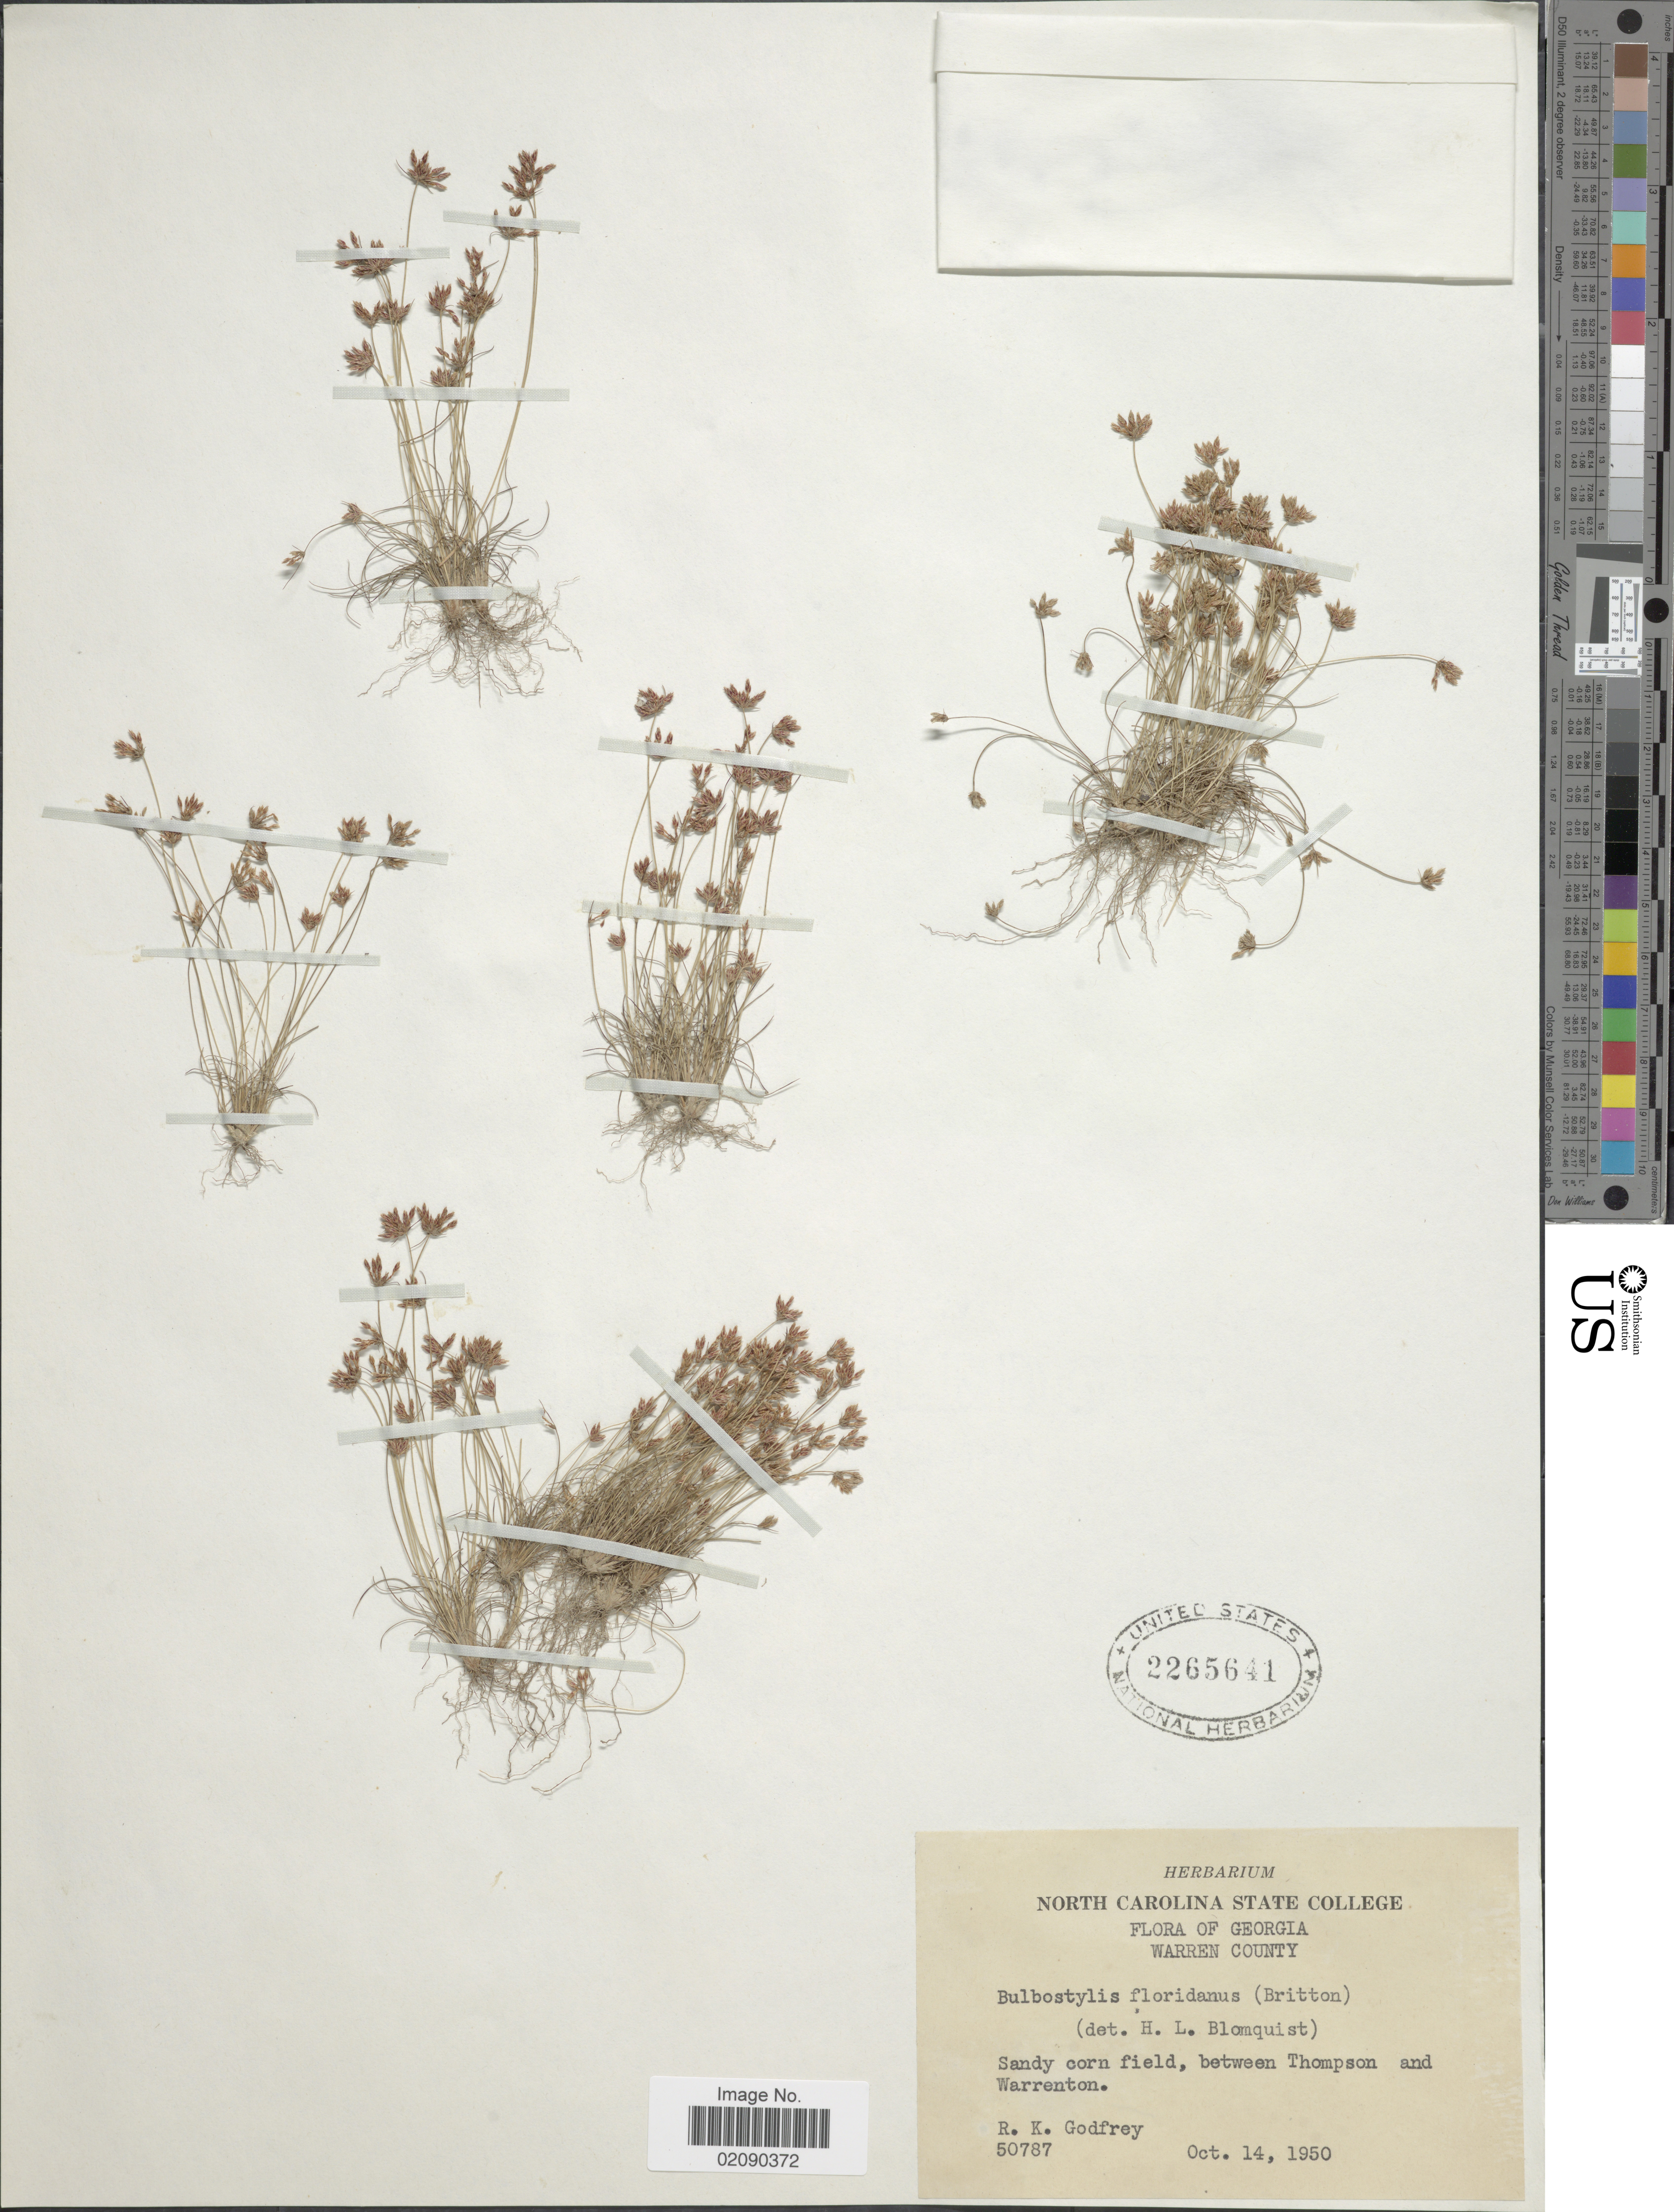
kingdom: Plantae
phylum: Tracheophyta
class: Liliopsida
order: Poales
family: Cyperaceae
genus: Bulbostylis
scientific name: Bulbostylis barbata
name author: (Rottb.) C.B. Clarke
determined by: Strong, Mark T., (BOT), Smithsonian Institution - National Museum of Natural History (UNITED STATES)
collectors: R. K. Godfrey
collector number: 50787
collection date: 1950-10-14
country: United States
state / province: Georgia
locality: Warren County. between Thompson and Warrenton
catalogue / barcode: US 2265641